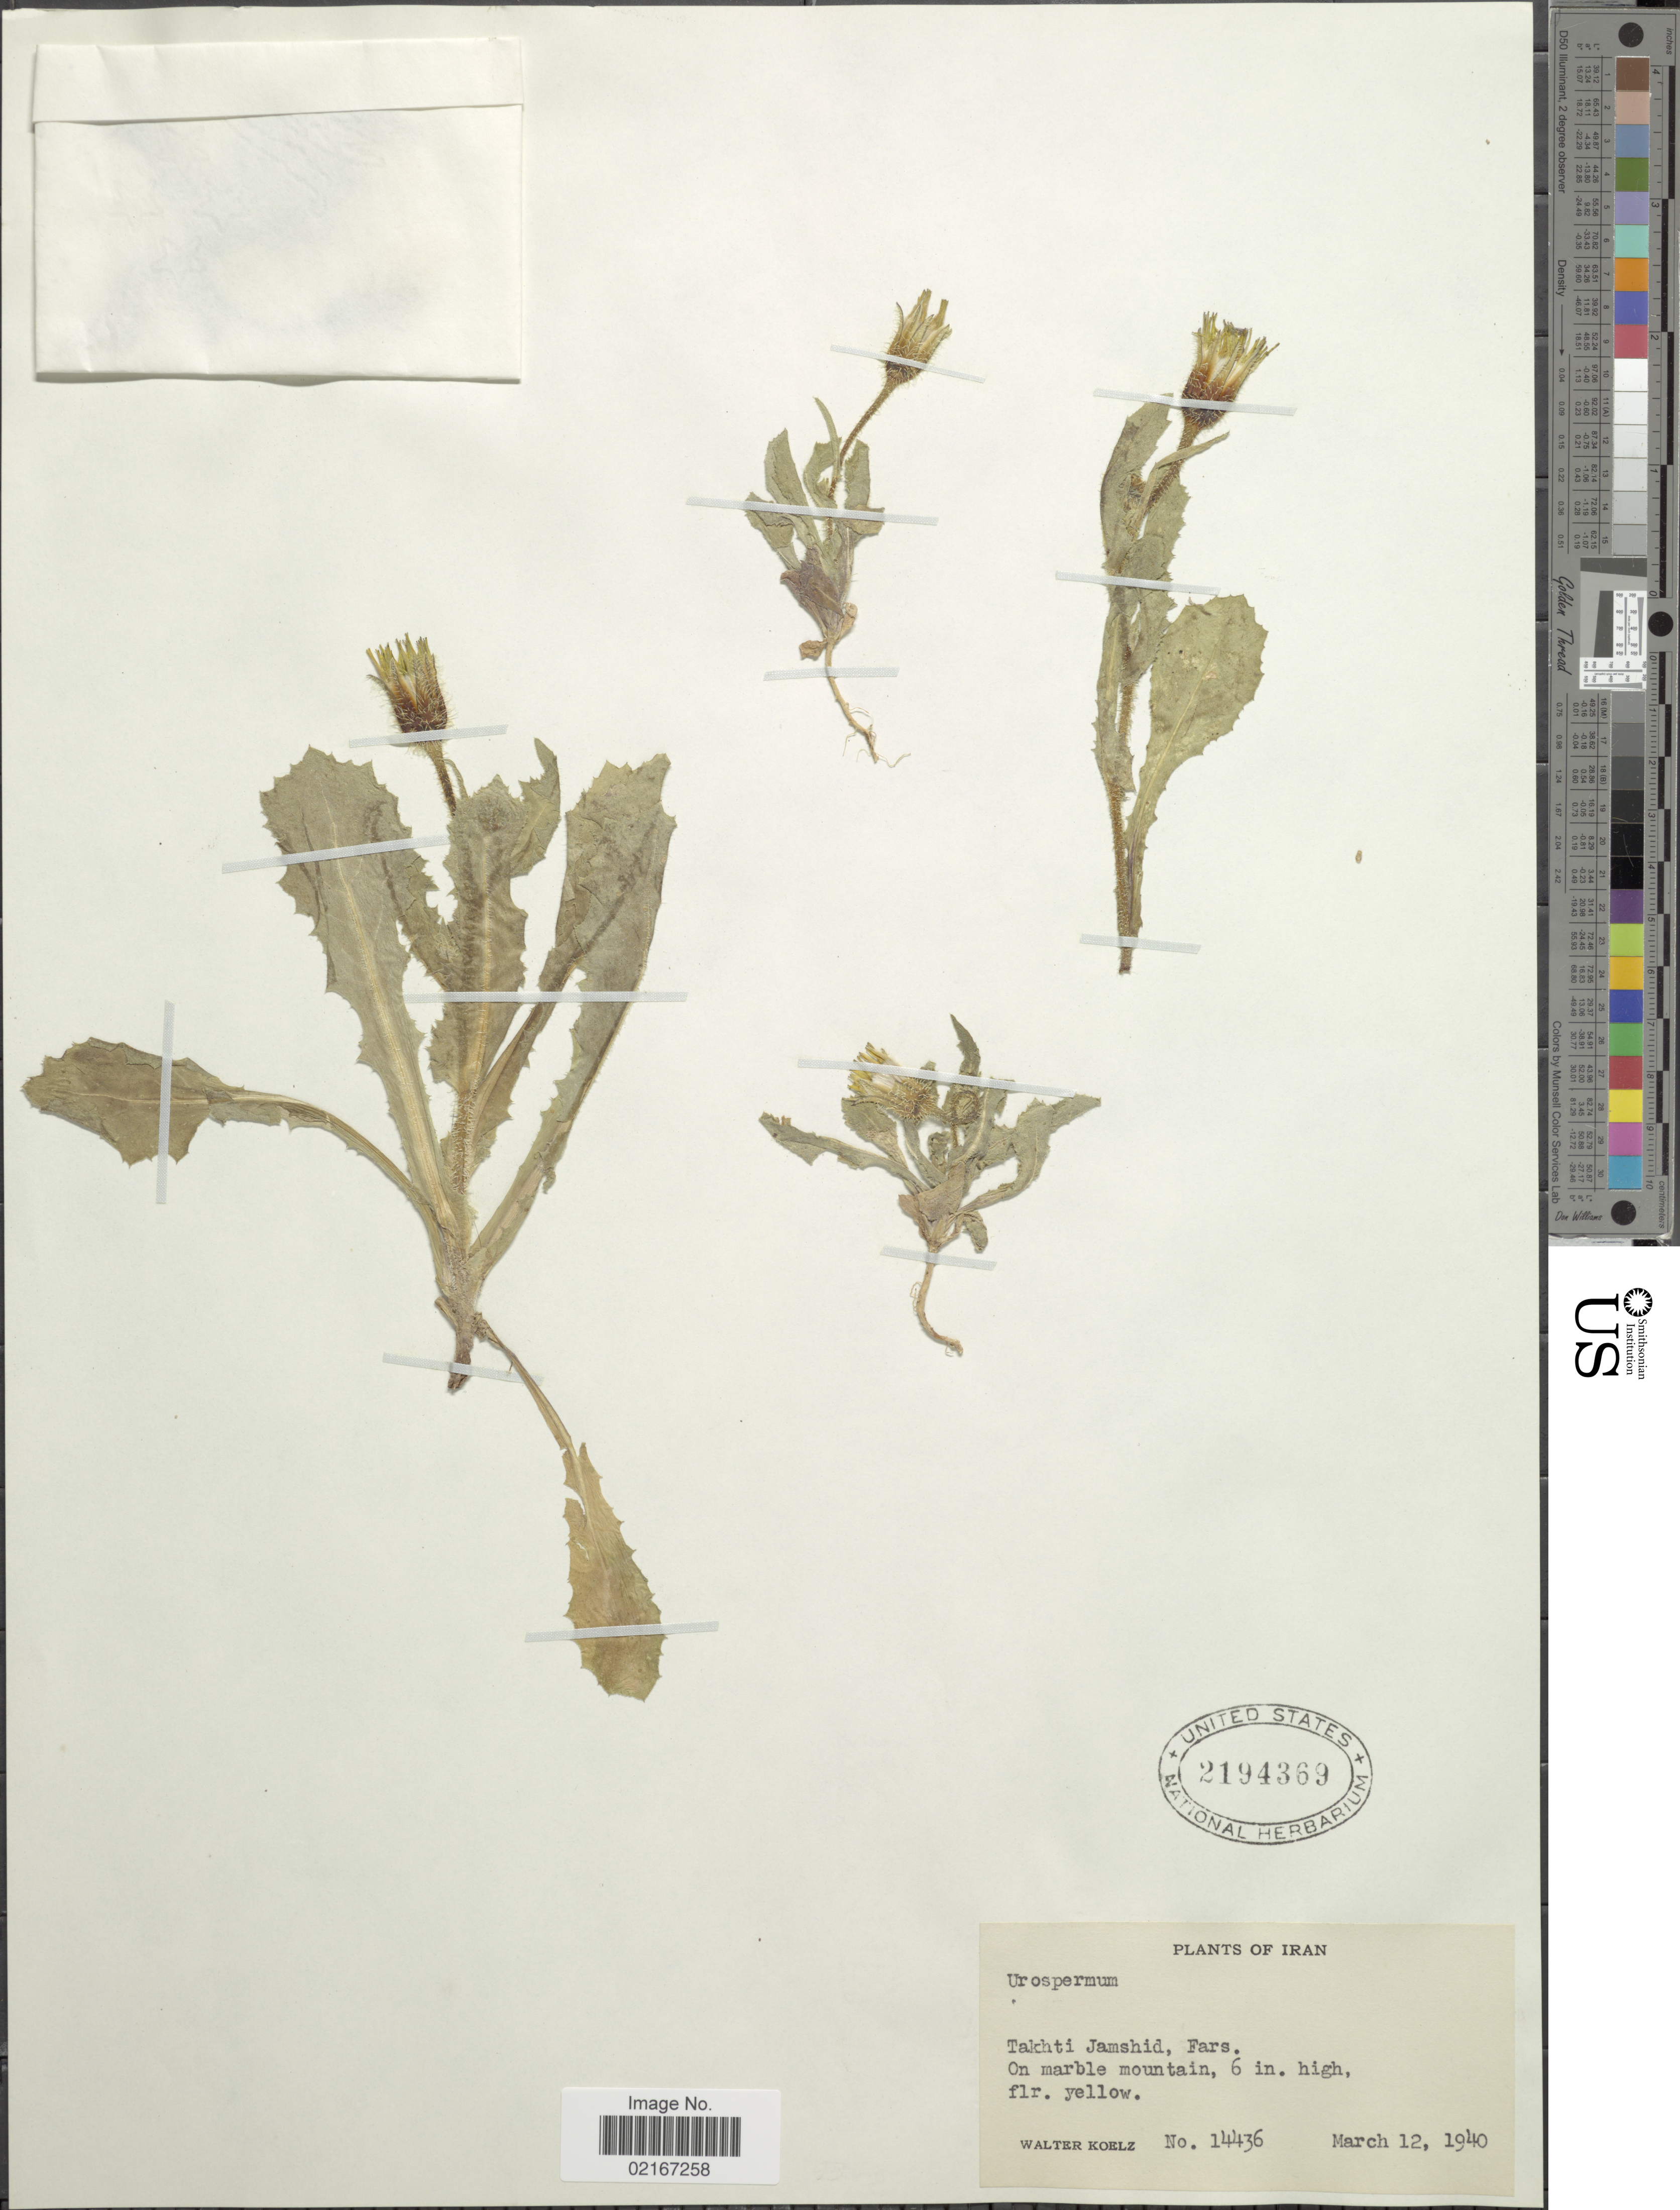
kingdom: Plantae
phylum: Tracheophyta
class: Magnoliopsida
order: Asterales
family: Asteraceae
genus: Urospermum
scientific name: Urospermum sp.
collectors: W. N. Koelz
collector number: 14436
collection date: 1940-03-12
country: Iran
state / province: Fars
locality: Takhti Jamshid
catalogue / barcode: US 2194369